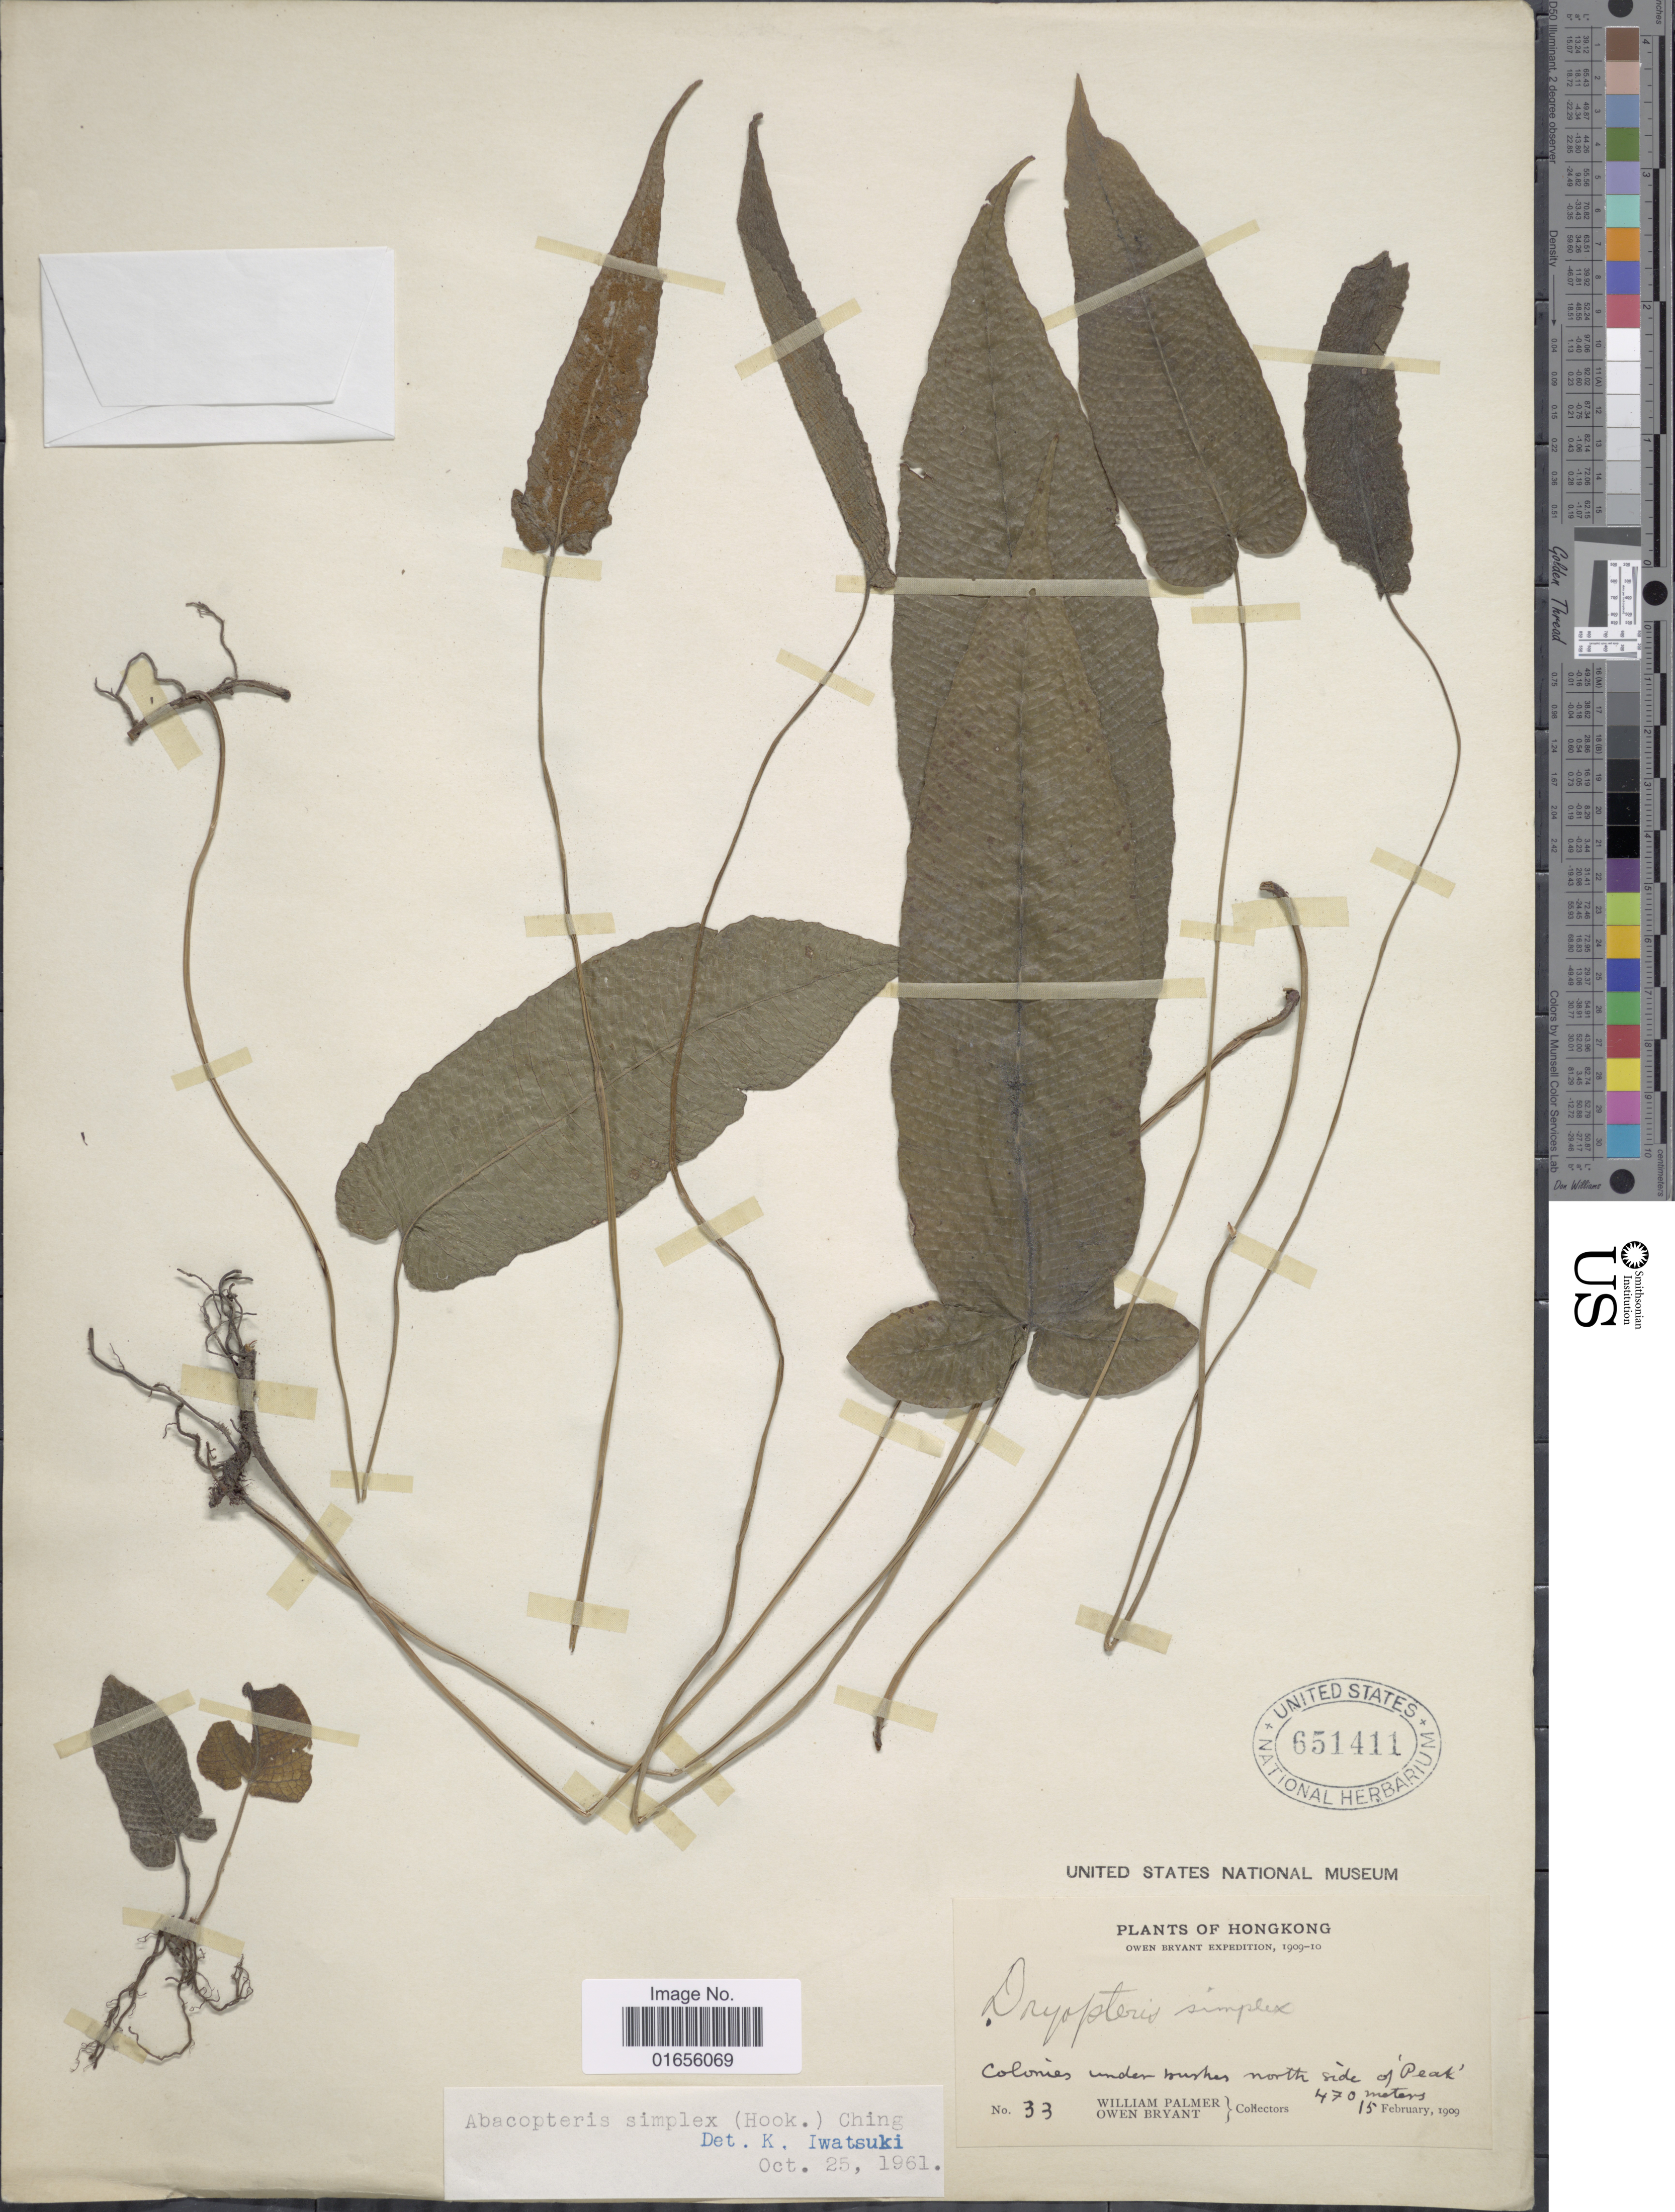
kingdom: Plantae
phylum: Tracheophyta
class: Polypodiopsida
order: Polypodiales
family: Thelypteridaceae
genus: Pronephrium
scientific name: Pronephrium triphyllum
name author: (Sw.) Holttum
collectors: W. Palmer & O. Bryant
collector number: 33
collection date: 1909-02-15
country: China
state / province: Hong Kong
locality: Colonies under bushes north side of "Peak"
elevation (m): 470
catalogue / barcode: US 651411